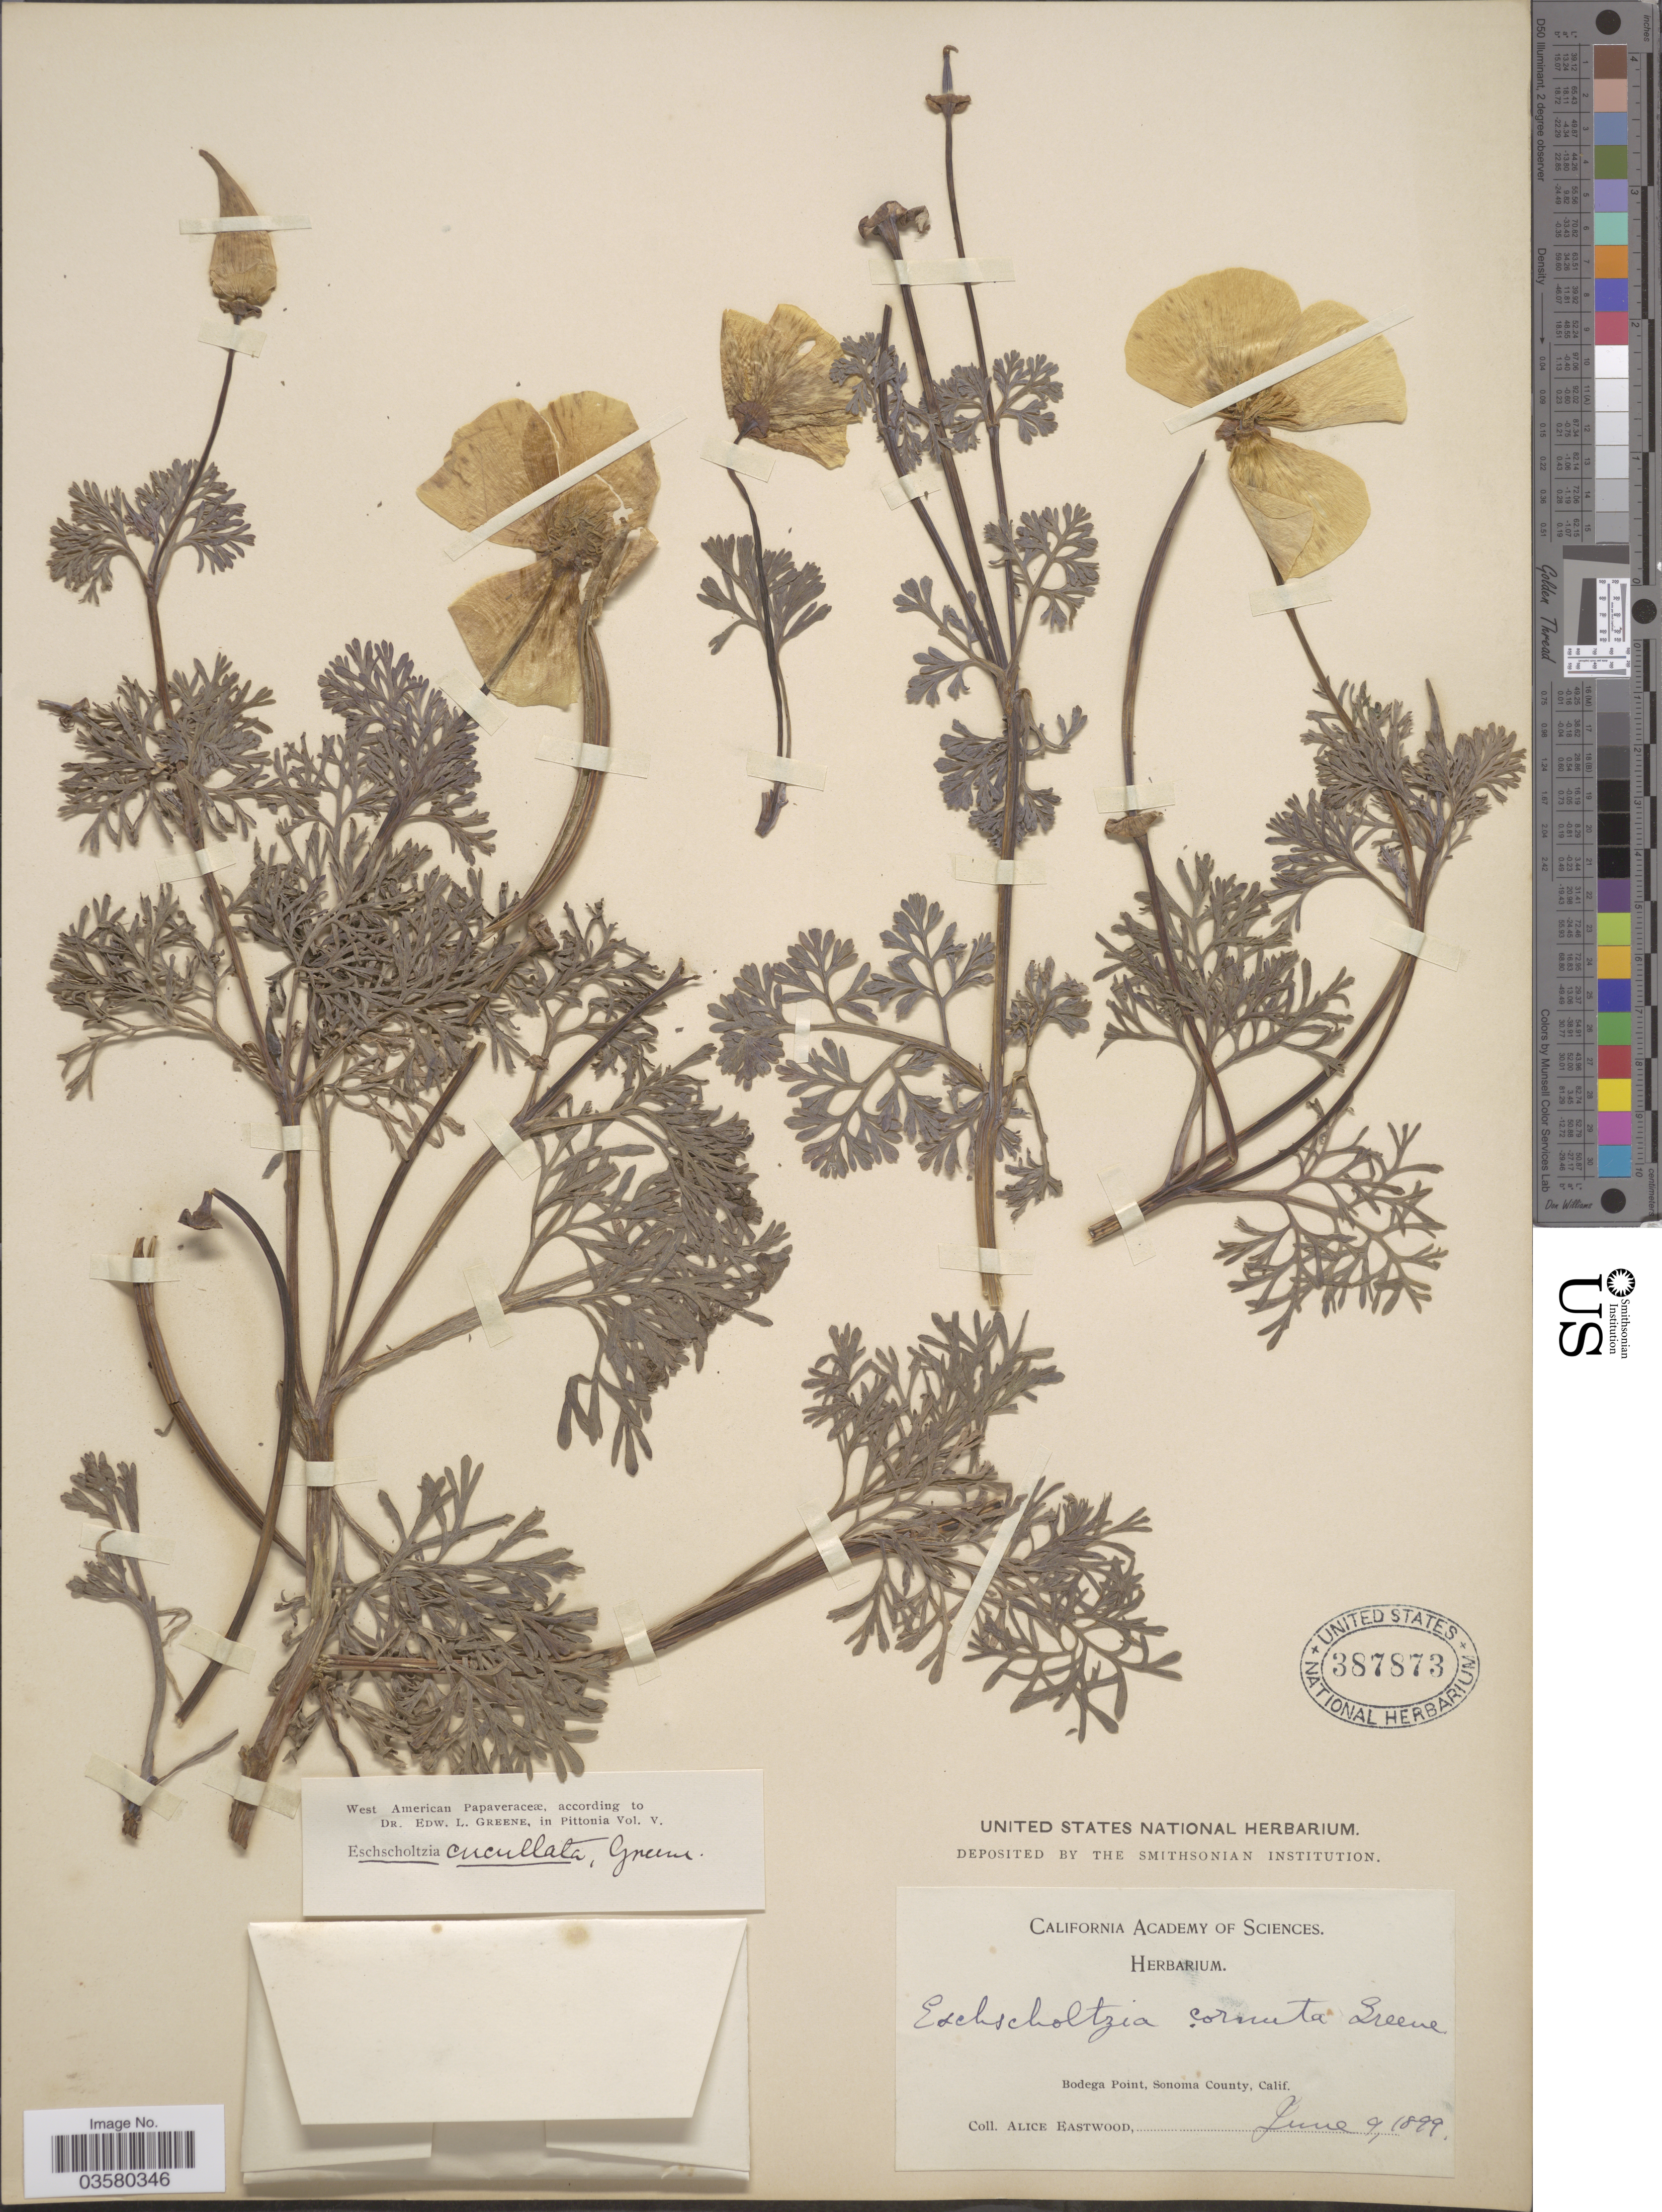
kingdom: Plantae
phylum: Tracheophyta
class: Magnoliopsida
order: Ranunculales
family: Papaveraceae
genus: Eschscholzia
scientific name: Eschscholzia cucullata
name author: Greene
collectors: A. Eastwood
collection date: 1899-06-09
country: United States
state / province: California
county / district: Sonoma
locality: Bodega Point, Sonoma County.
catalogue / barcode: US 387873